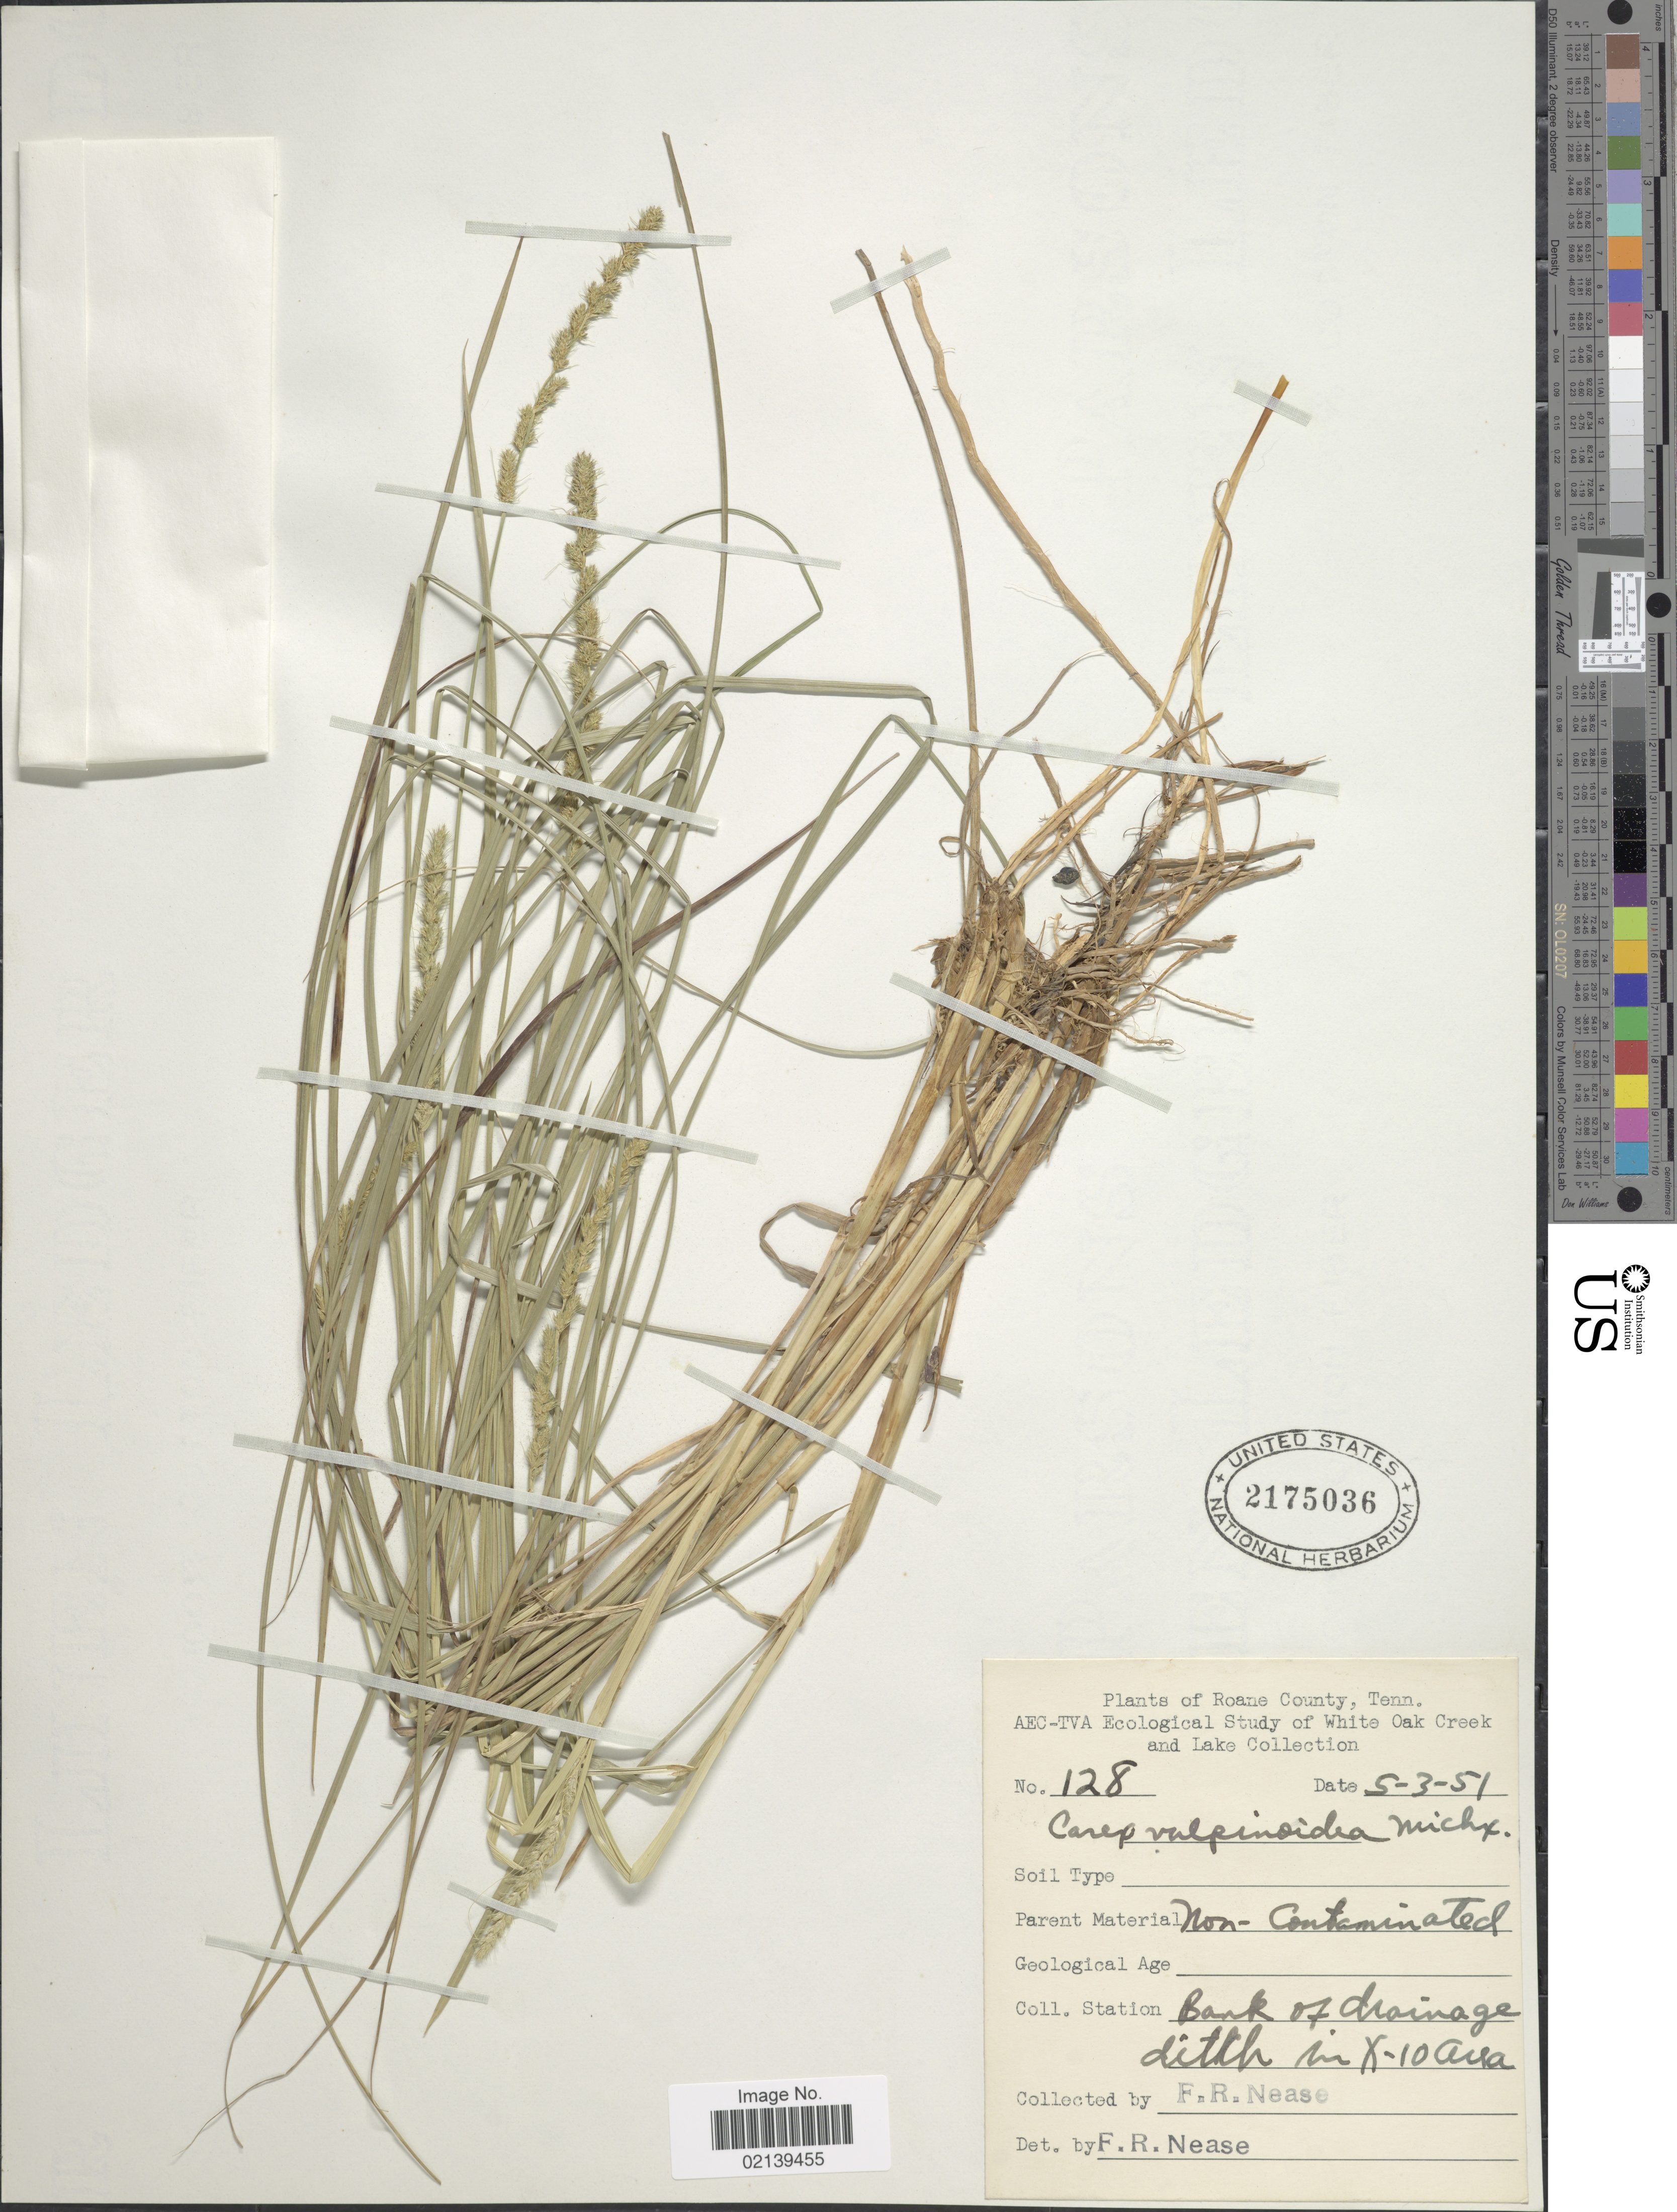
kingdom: Plantae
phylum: Tracheophyta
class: Liliopsida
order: Poales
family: Cyperaceae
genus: Carex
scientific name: Carex vulpinoidea Michx.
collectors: F. Nease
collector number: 128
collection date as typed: Transcribed d/m/y: 3/5/51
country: United States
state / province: Tennessee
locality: Roane County, Tenn., Bank of Drainage ditch in X-10 Area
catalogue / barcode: US 2175036